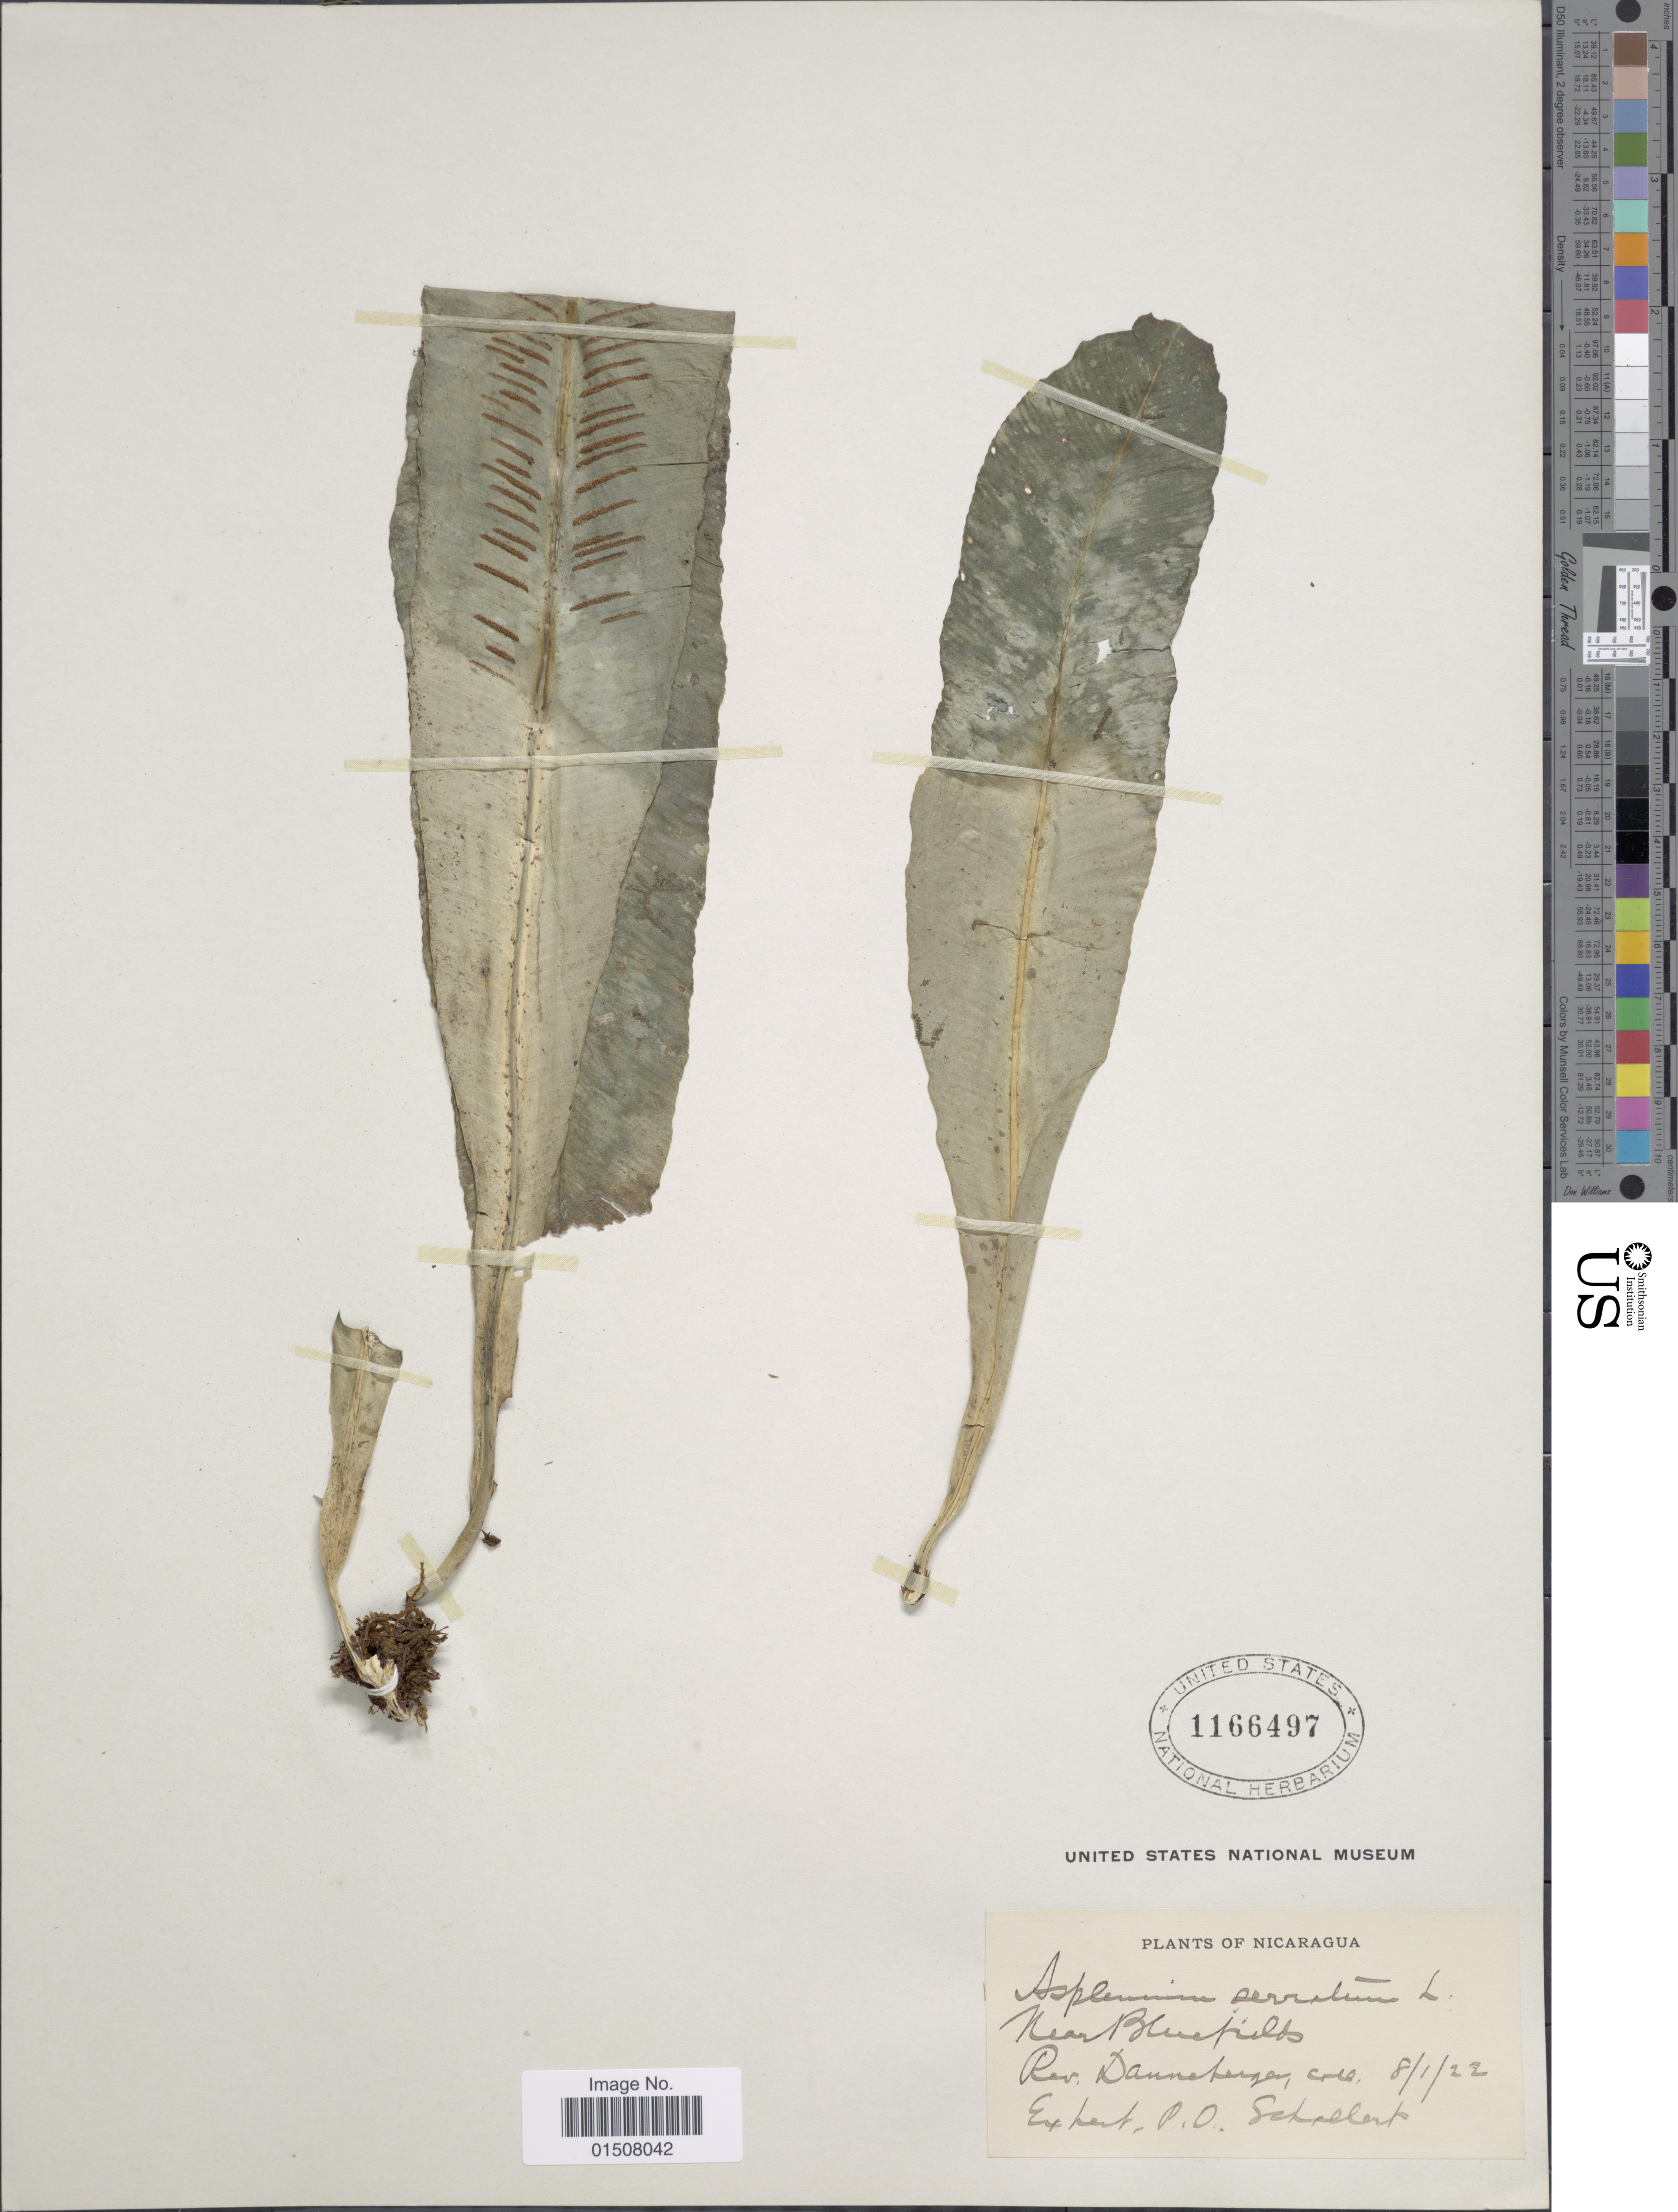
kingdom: Plantae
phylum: Tracheophyta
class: Polypodiopsida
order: Polypodiales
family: Aspleniaceae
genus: Asplenium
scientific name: Asplenium serratum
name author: L.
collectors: Danneberger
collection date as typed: Transcribed d/m/y: 8/1/22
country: Nicaragua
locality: Near Bluefield, Nicaragua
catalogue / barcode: US 1166497